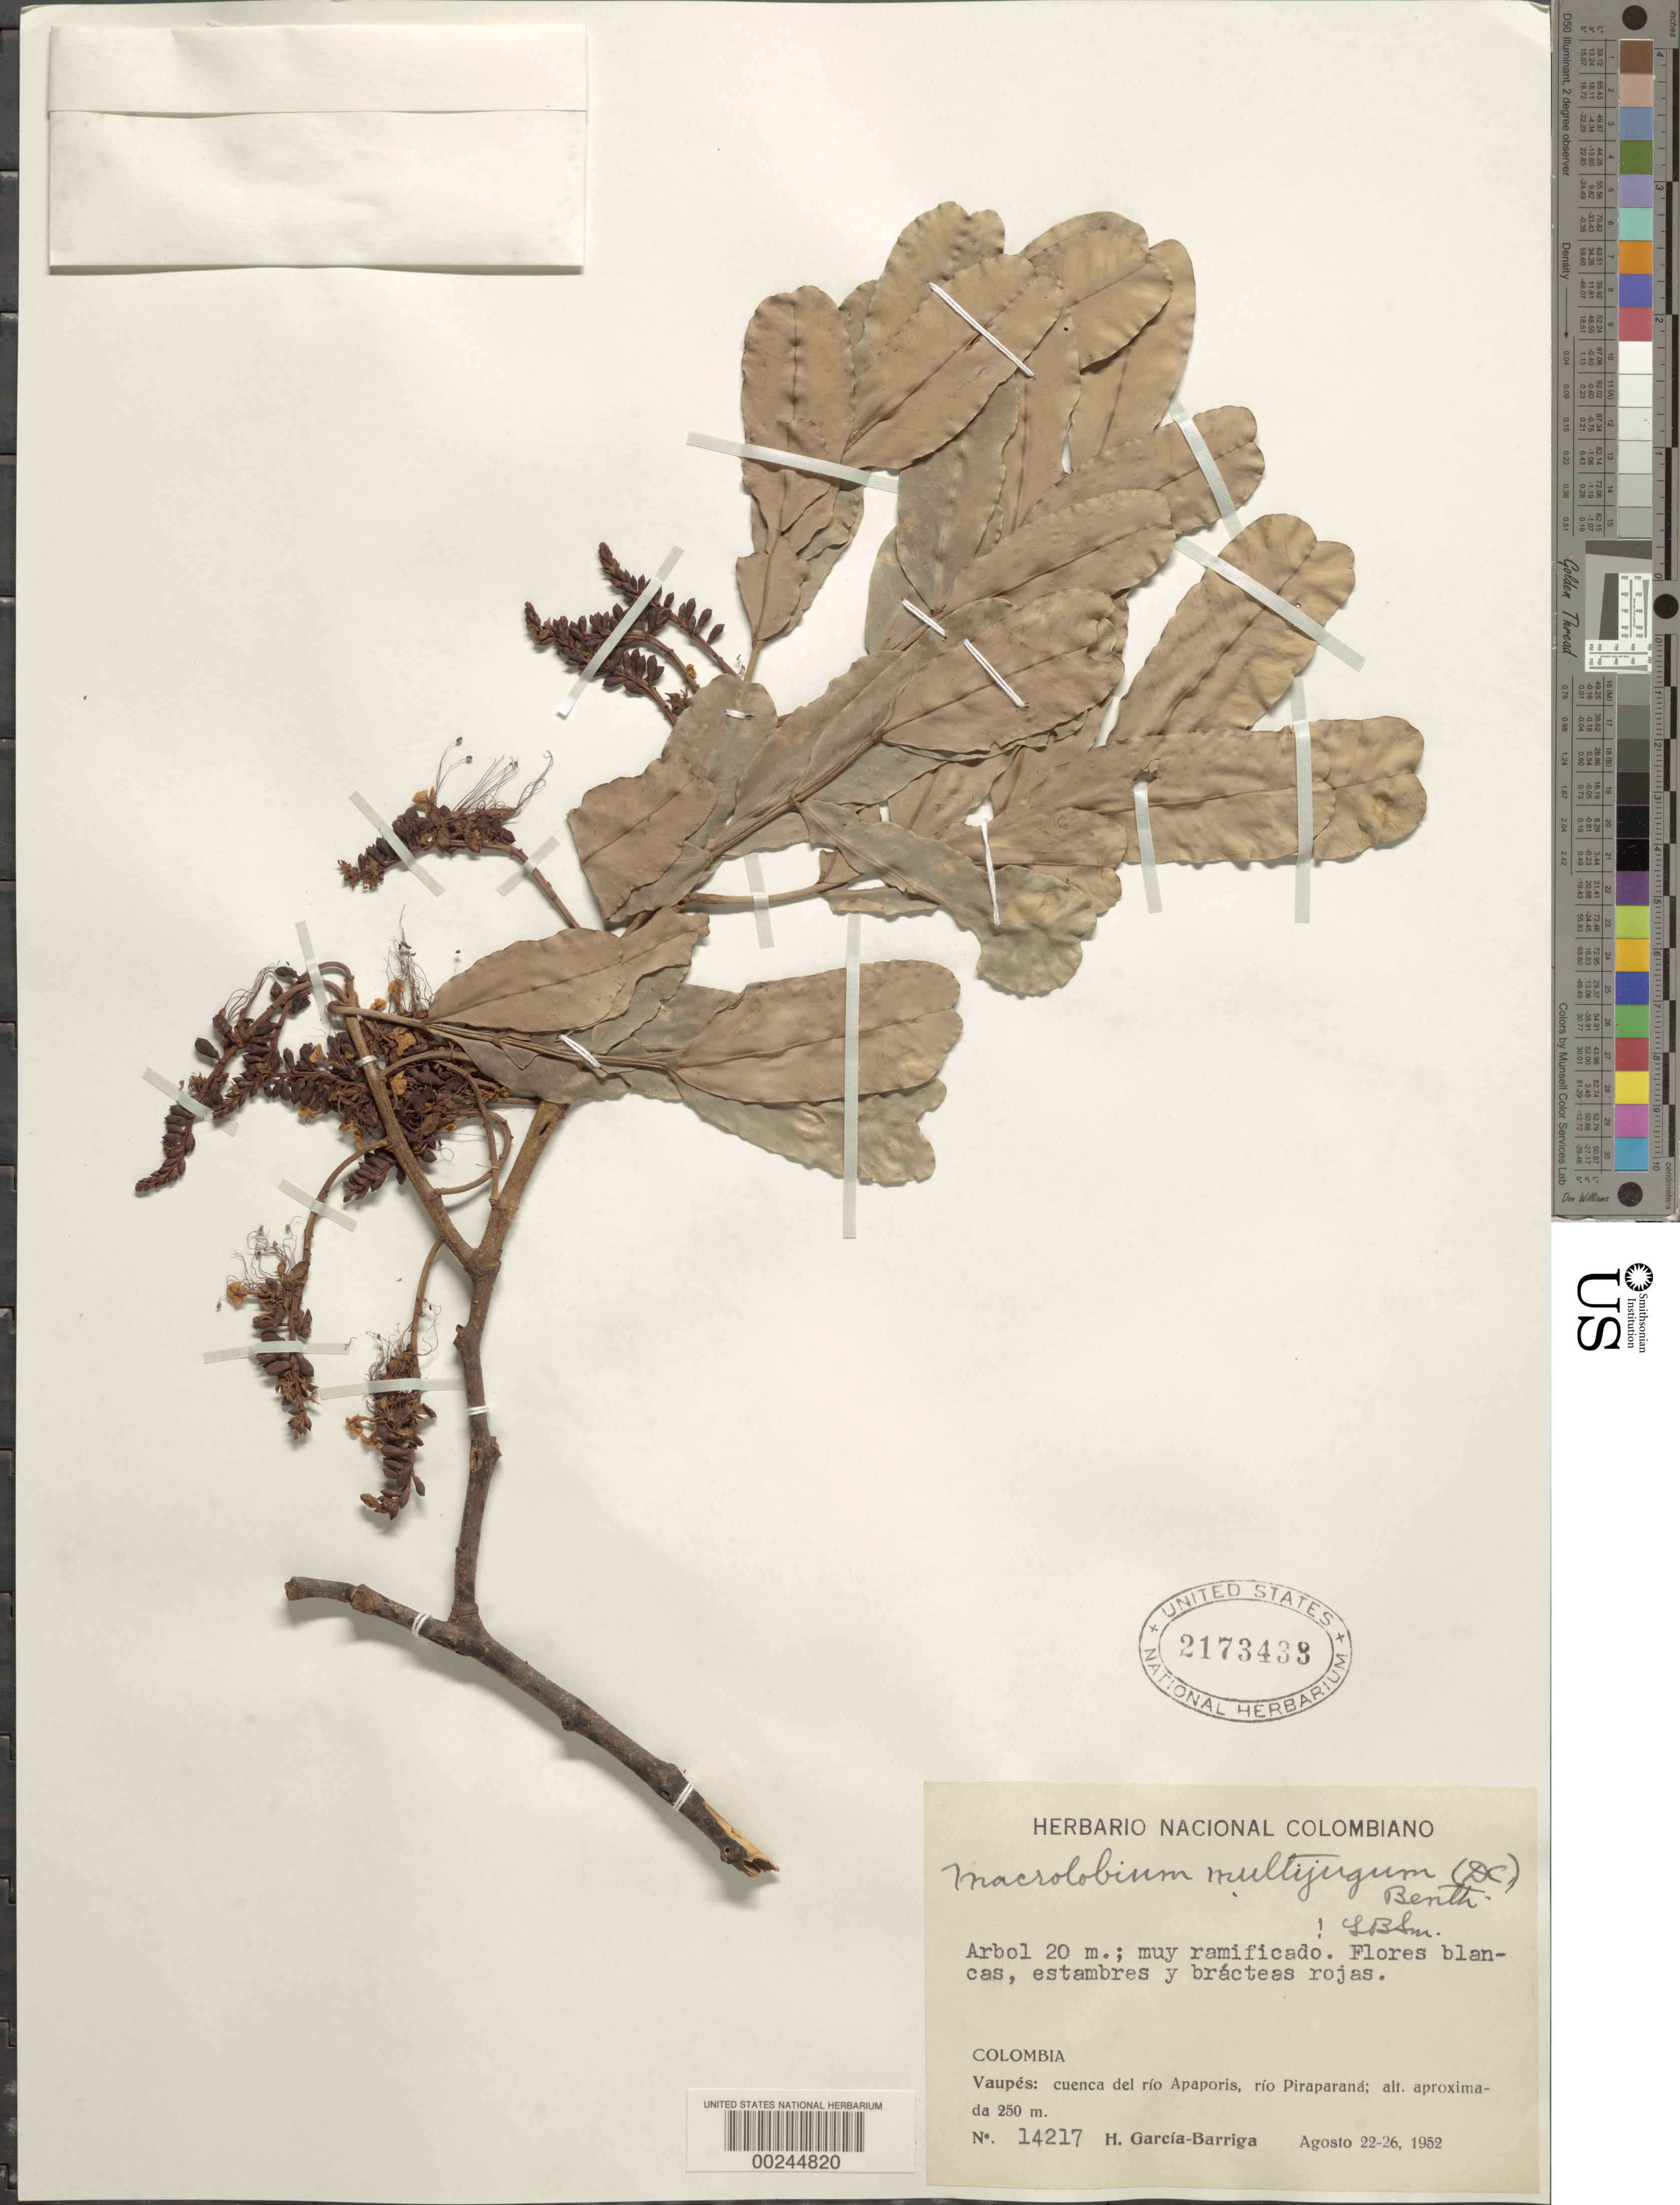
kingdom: Plantae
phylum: Tracheophyta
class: Magnoliopsida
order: Fabales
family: Fabaceae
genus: Macrolobium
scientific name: Macrolobium multijugum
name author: (DC.) Benth.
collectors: H. García Barriga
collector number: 14217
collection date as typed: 22 Aug 1952 to 26 Aug 1952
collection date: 1952-08-22/1952-08-26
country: Colombia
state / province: Vaupés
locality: River Basin of Rio Apaporis, Rio Piraparana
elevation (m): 250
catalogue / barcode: US 2173433